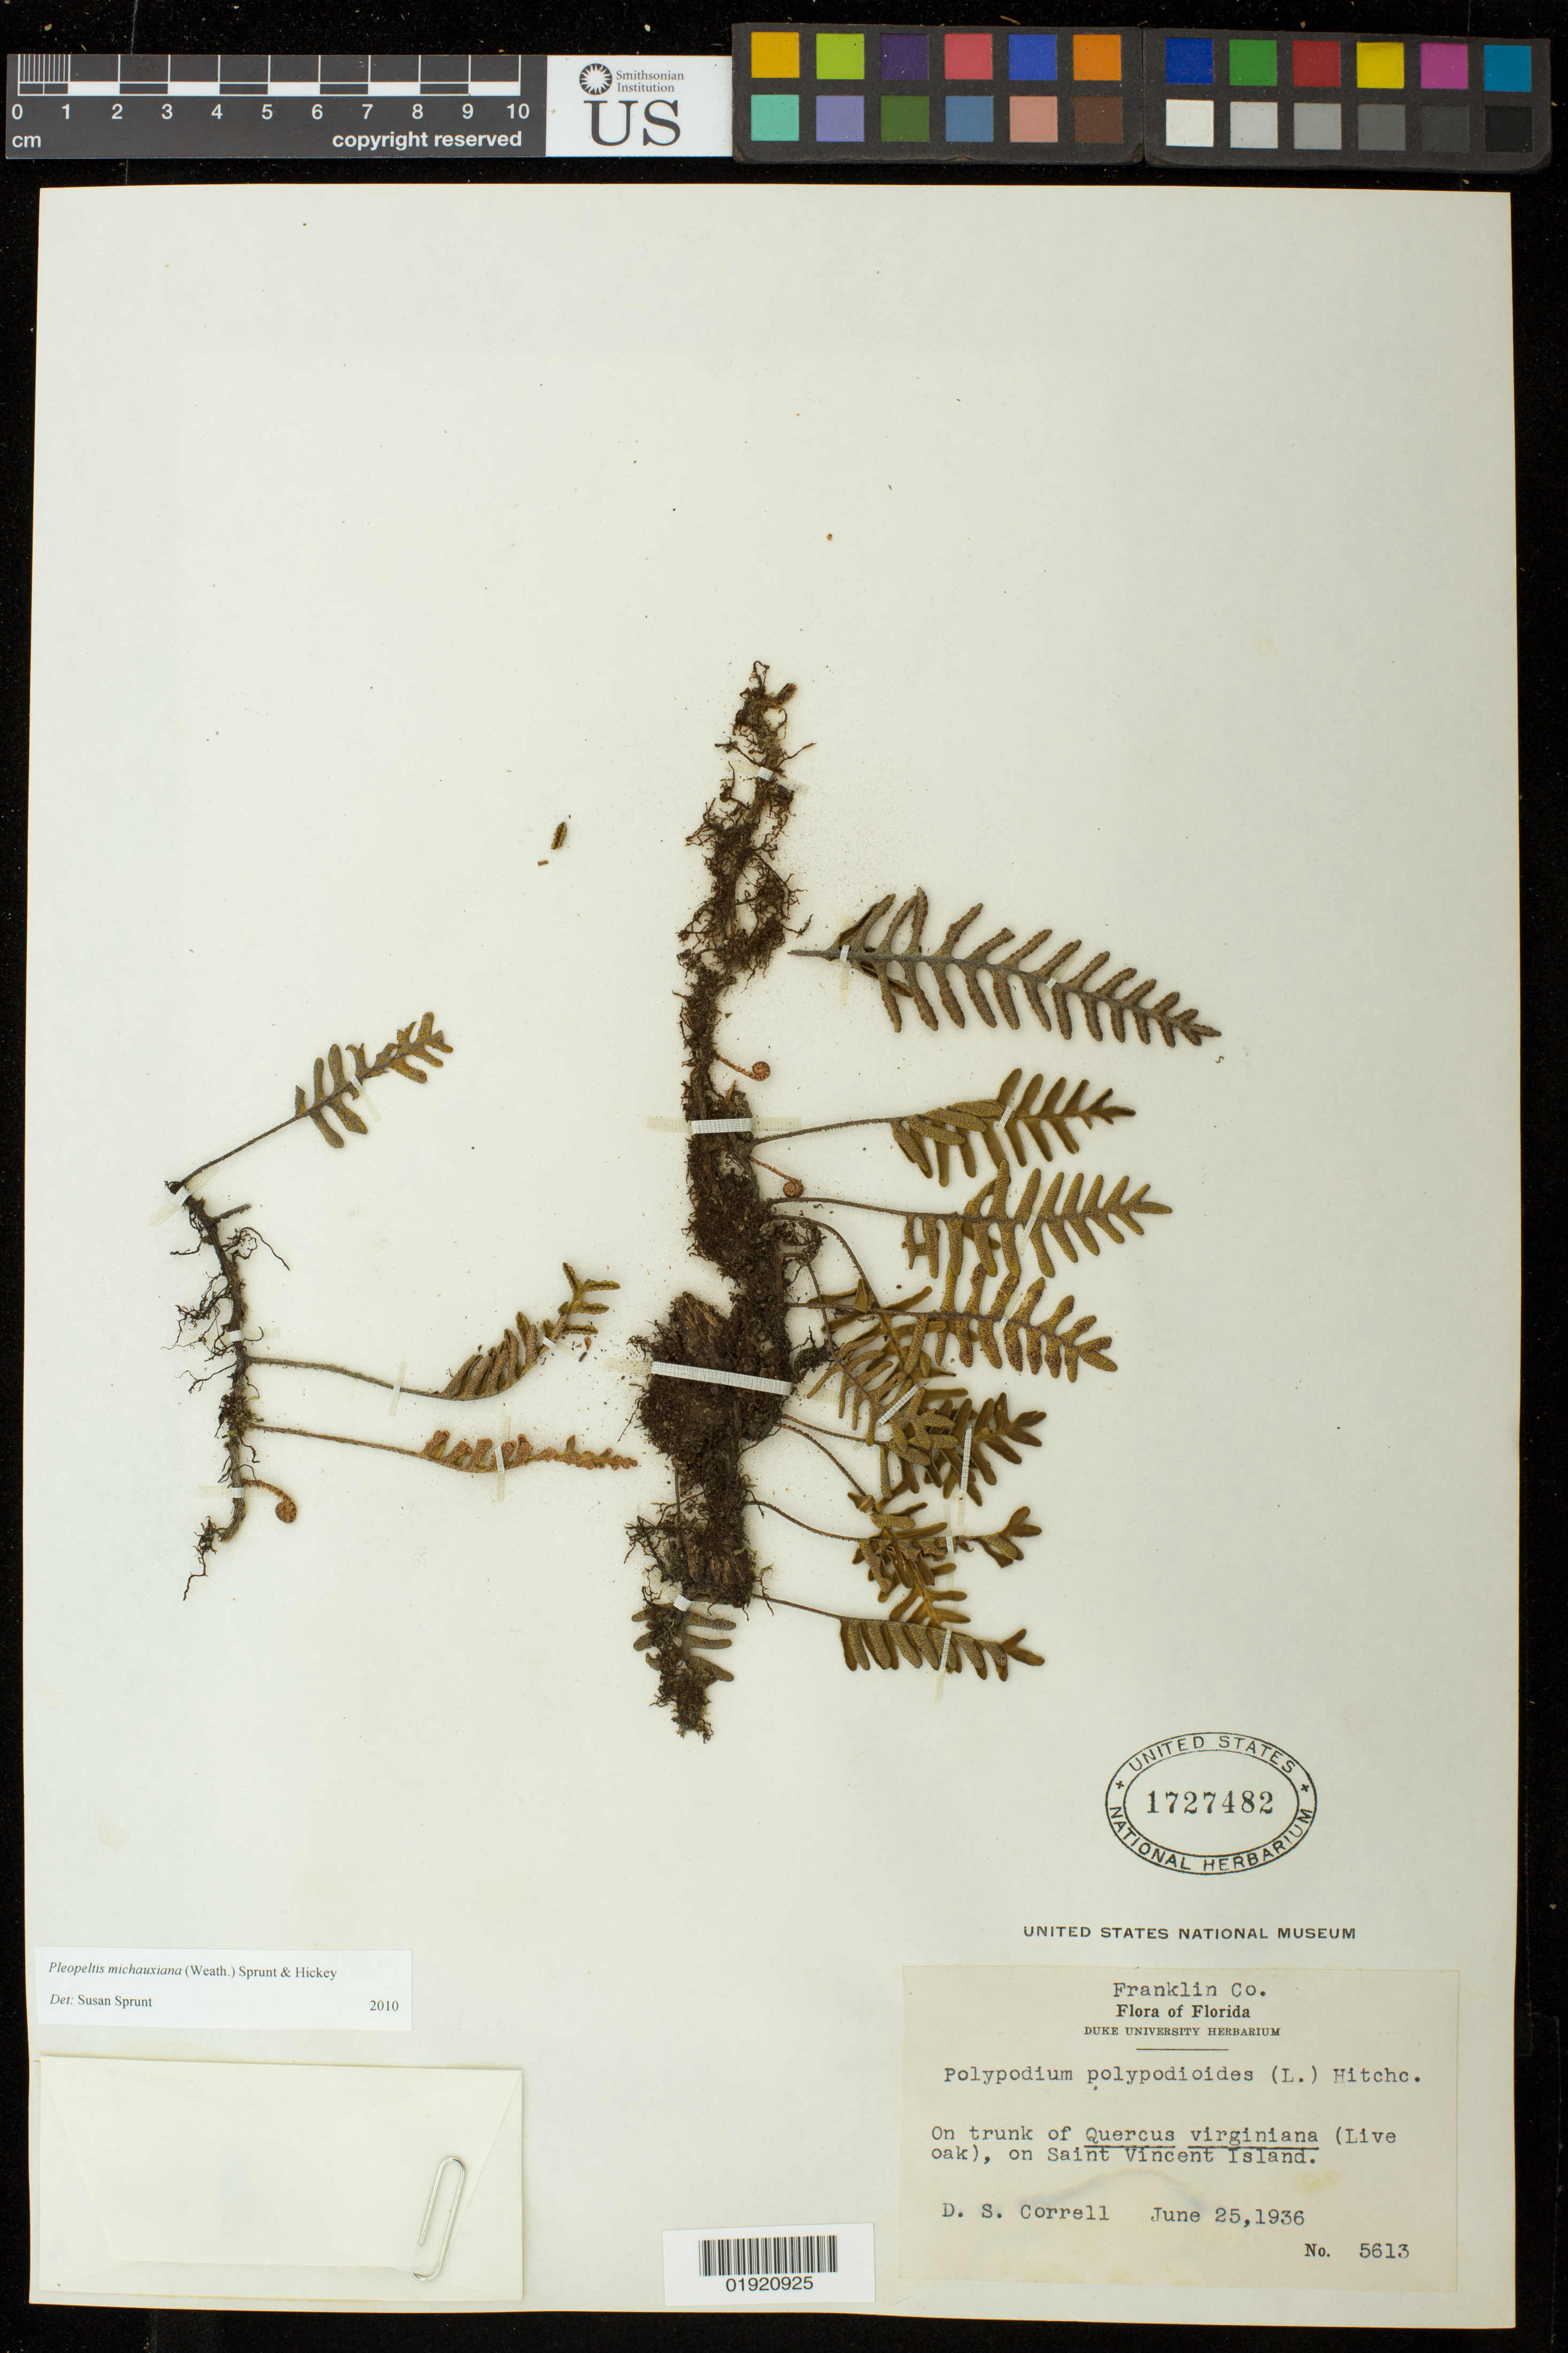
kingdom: Plantae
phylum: Tracheophyta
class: Polypodiopsida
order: Polypodiales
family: Polypodiaceae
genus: Pleopeltis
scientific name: Pleopeltis michauxiana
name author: (Weath.) Hickey & Sprunt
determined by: Sprunt, S. V.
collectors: D. S. Correll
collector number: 5613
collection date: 1936-06-25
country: United States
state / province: Florida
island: Saint Vincent Island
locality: Franklin Co. Florida. On Saint Vincent Island.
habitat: On trunk of Quercus virginiana (Live oak).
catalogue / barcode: US 1727482